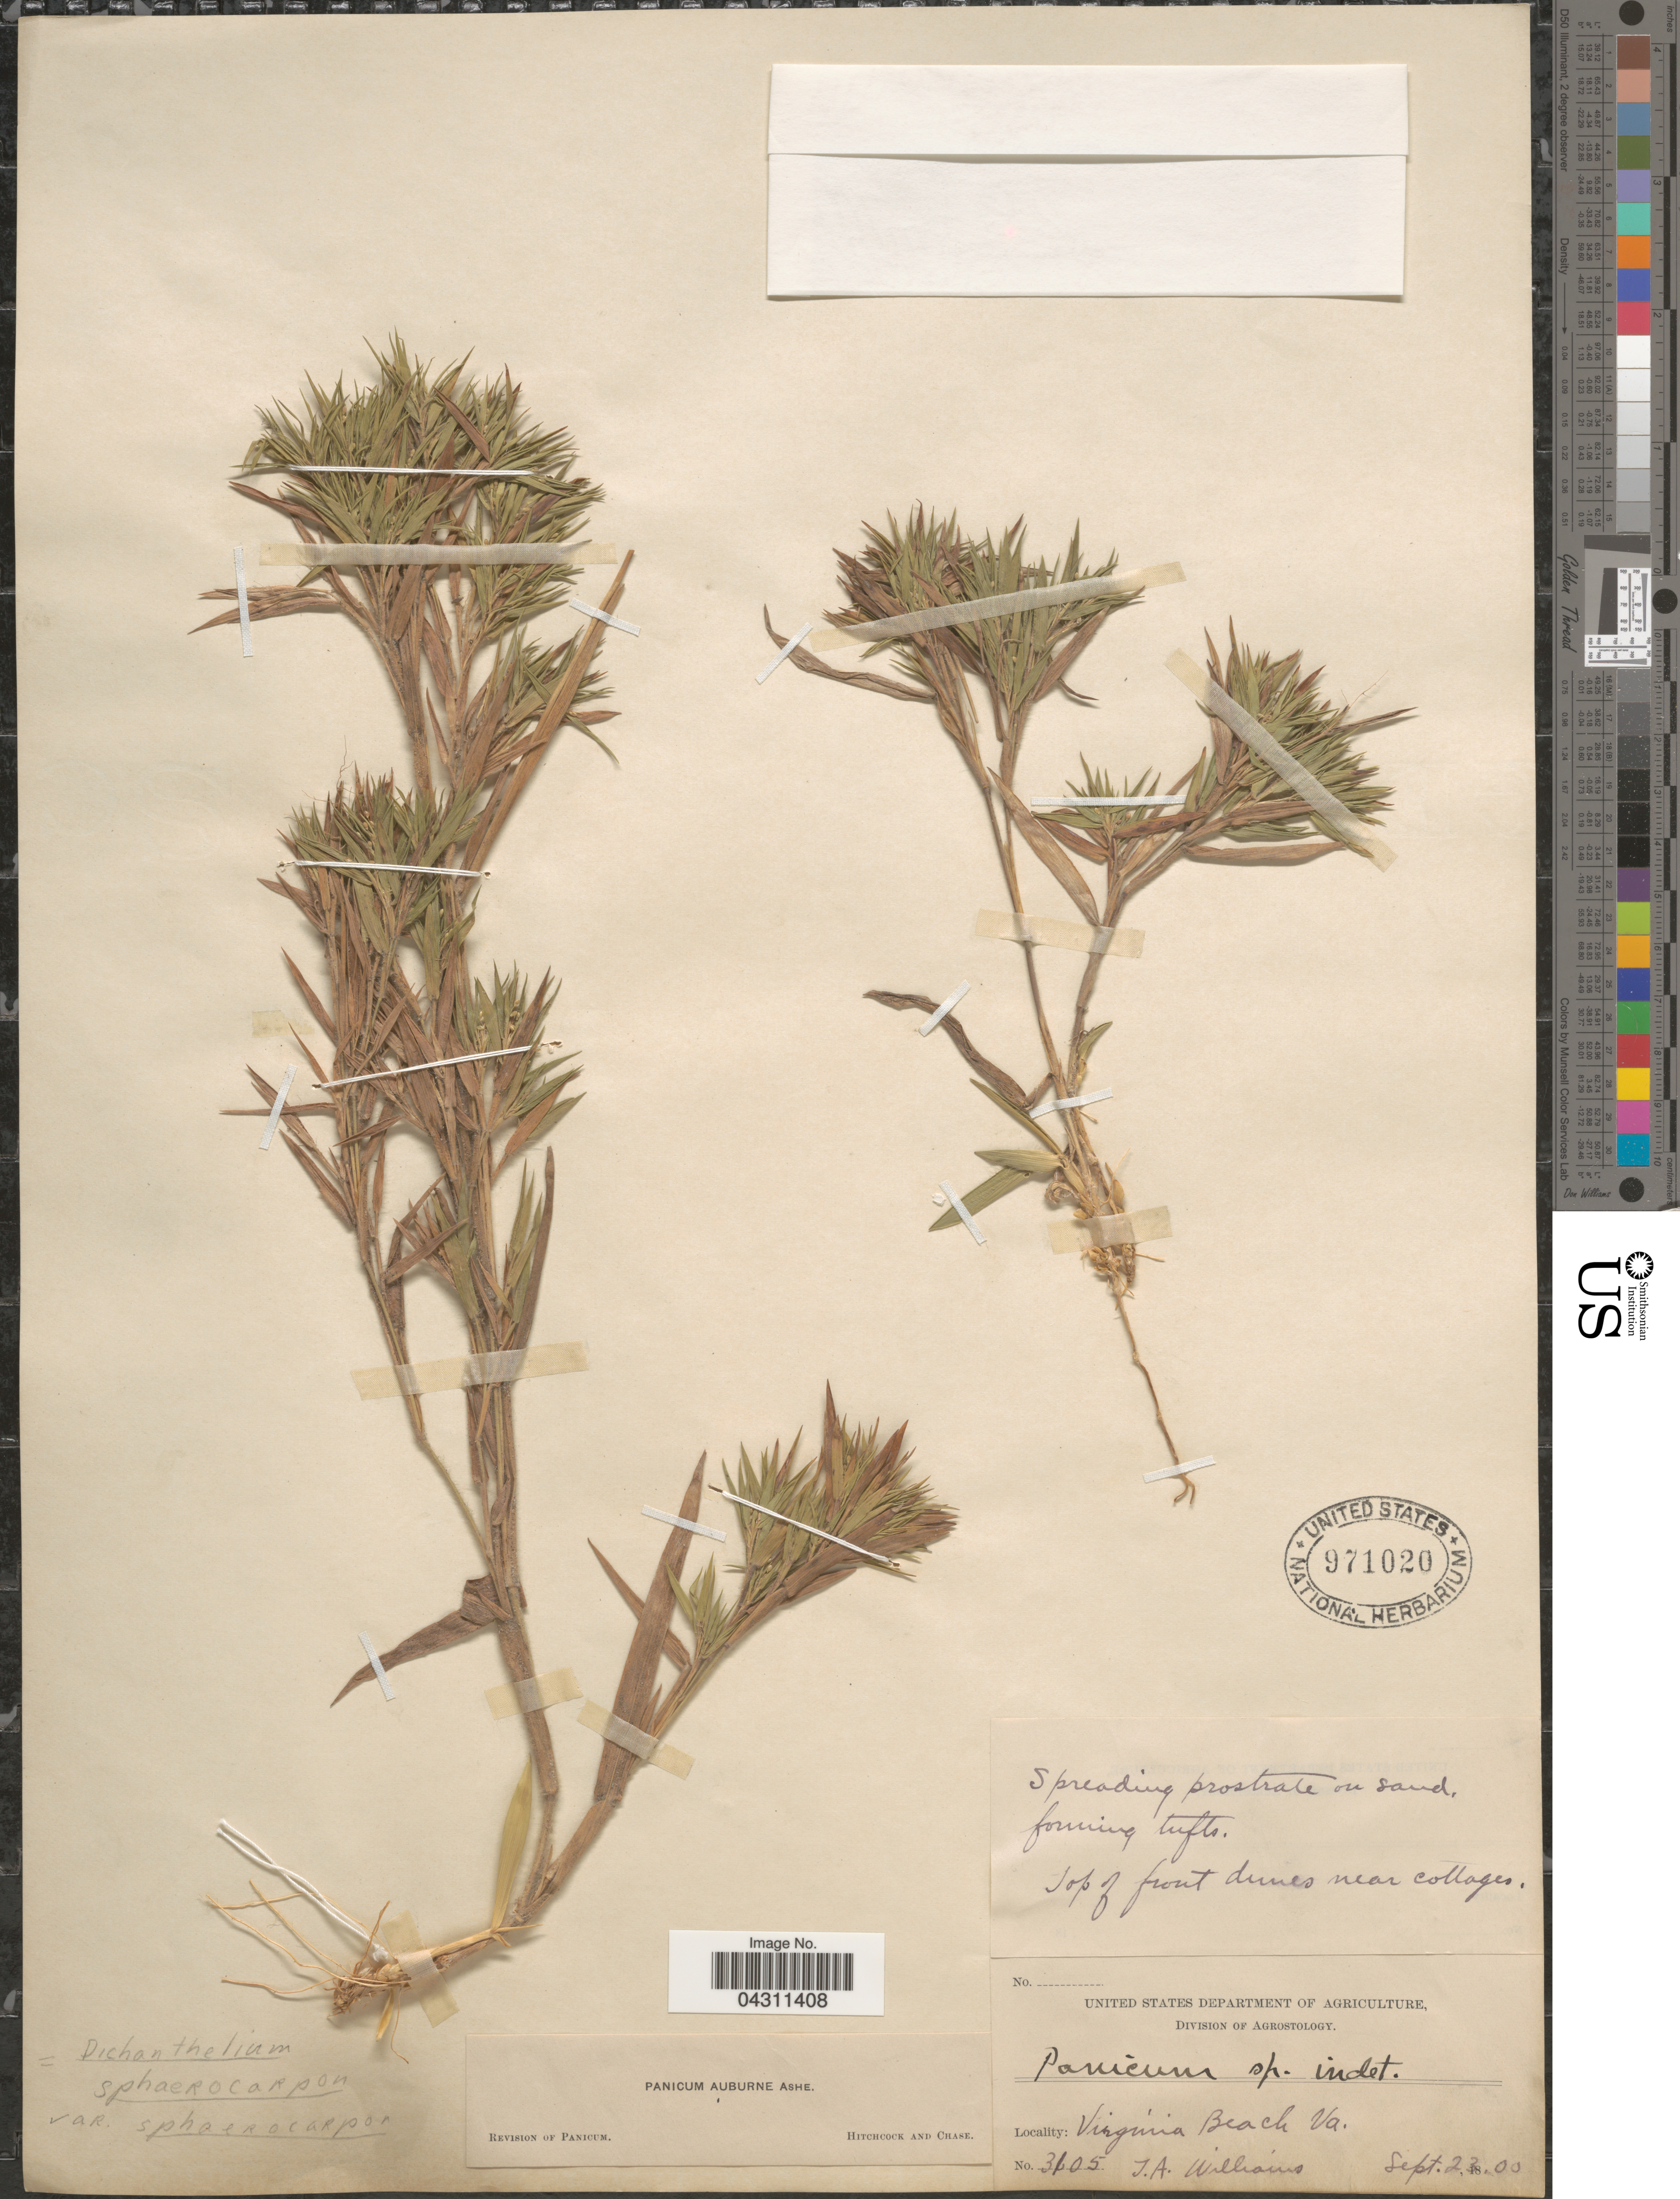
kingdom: Plantae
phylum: Tracheophyta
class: Liliopsida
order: Poales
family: Poaceae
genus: Dichanthelium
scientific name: Dichanthelium sphaerocarpon var. sphaerocarpon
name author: (Elliott) Gould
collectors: J. A. Williams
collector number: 3105*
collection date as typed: Transcribed d/m/y: 23/9/0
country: United States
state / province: Virginia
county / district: City of Virginia Beach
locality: Virginia Beach.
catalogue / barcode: US 971020